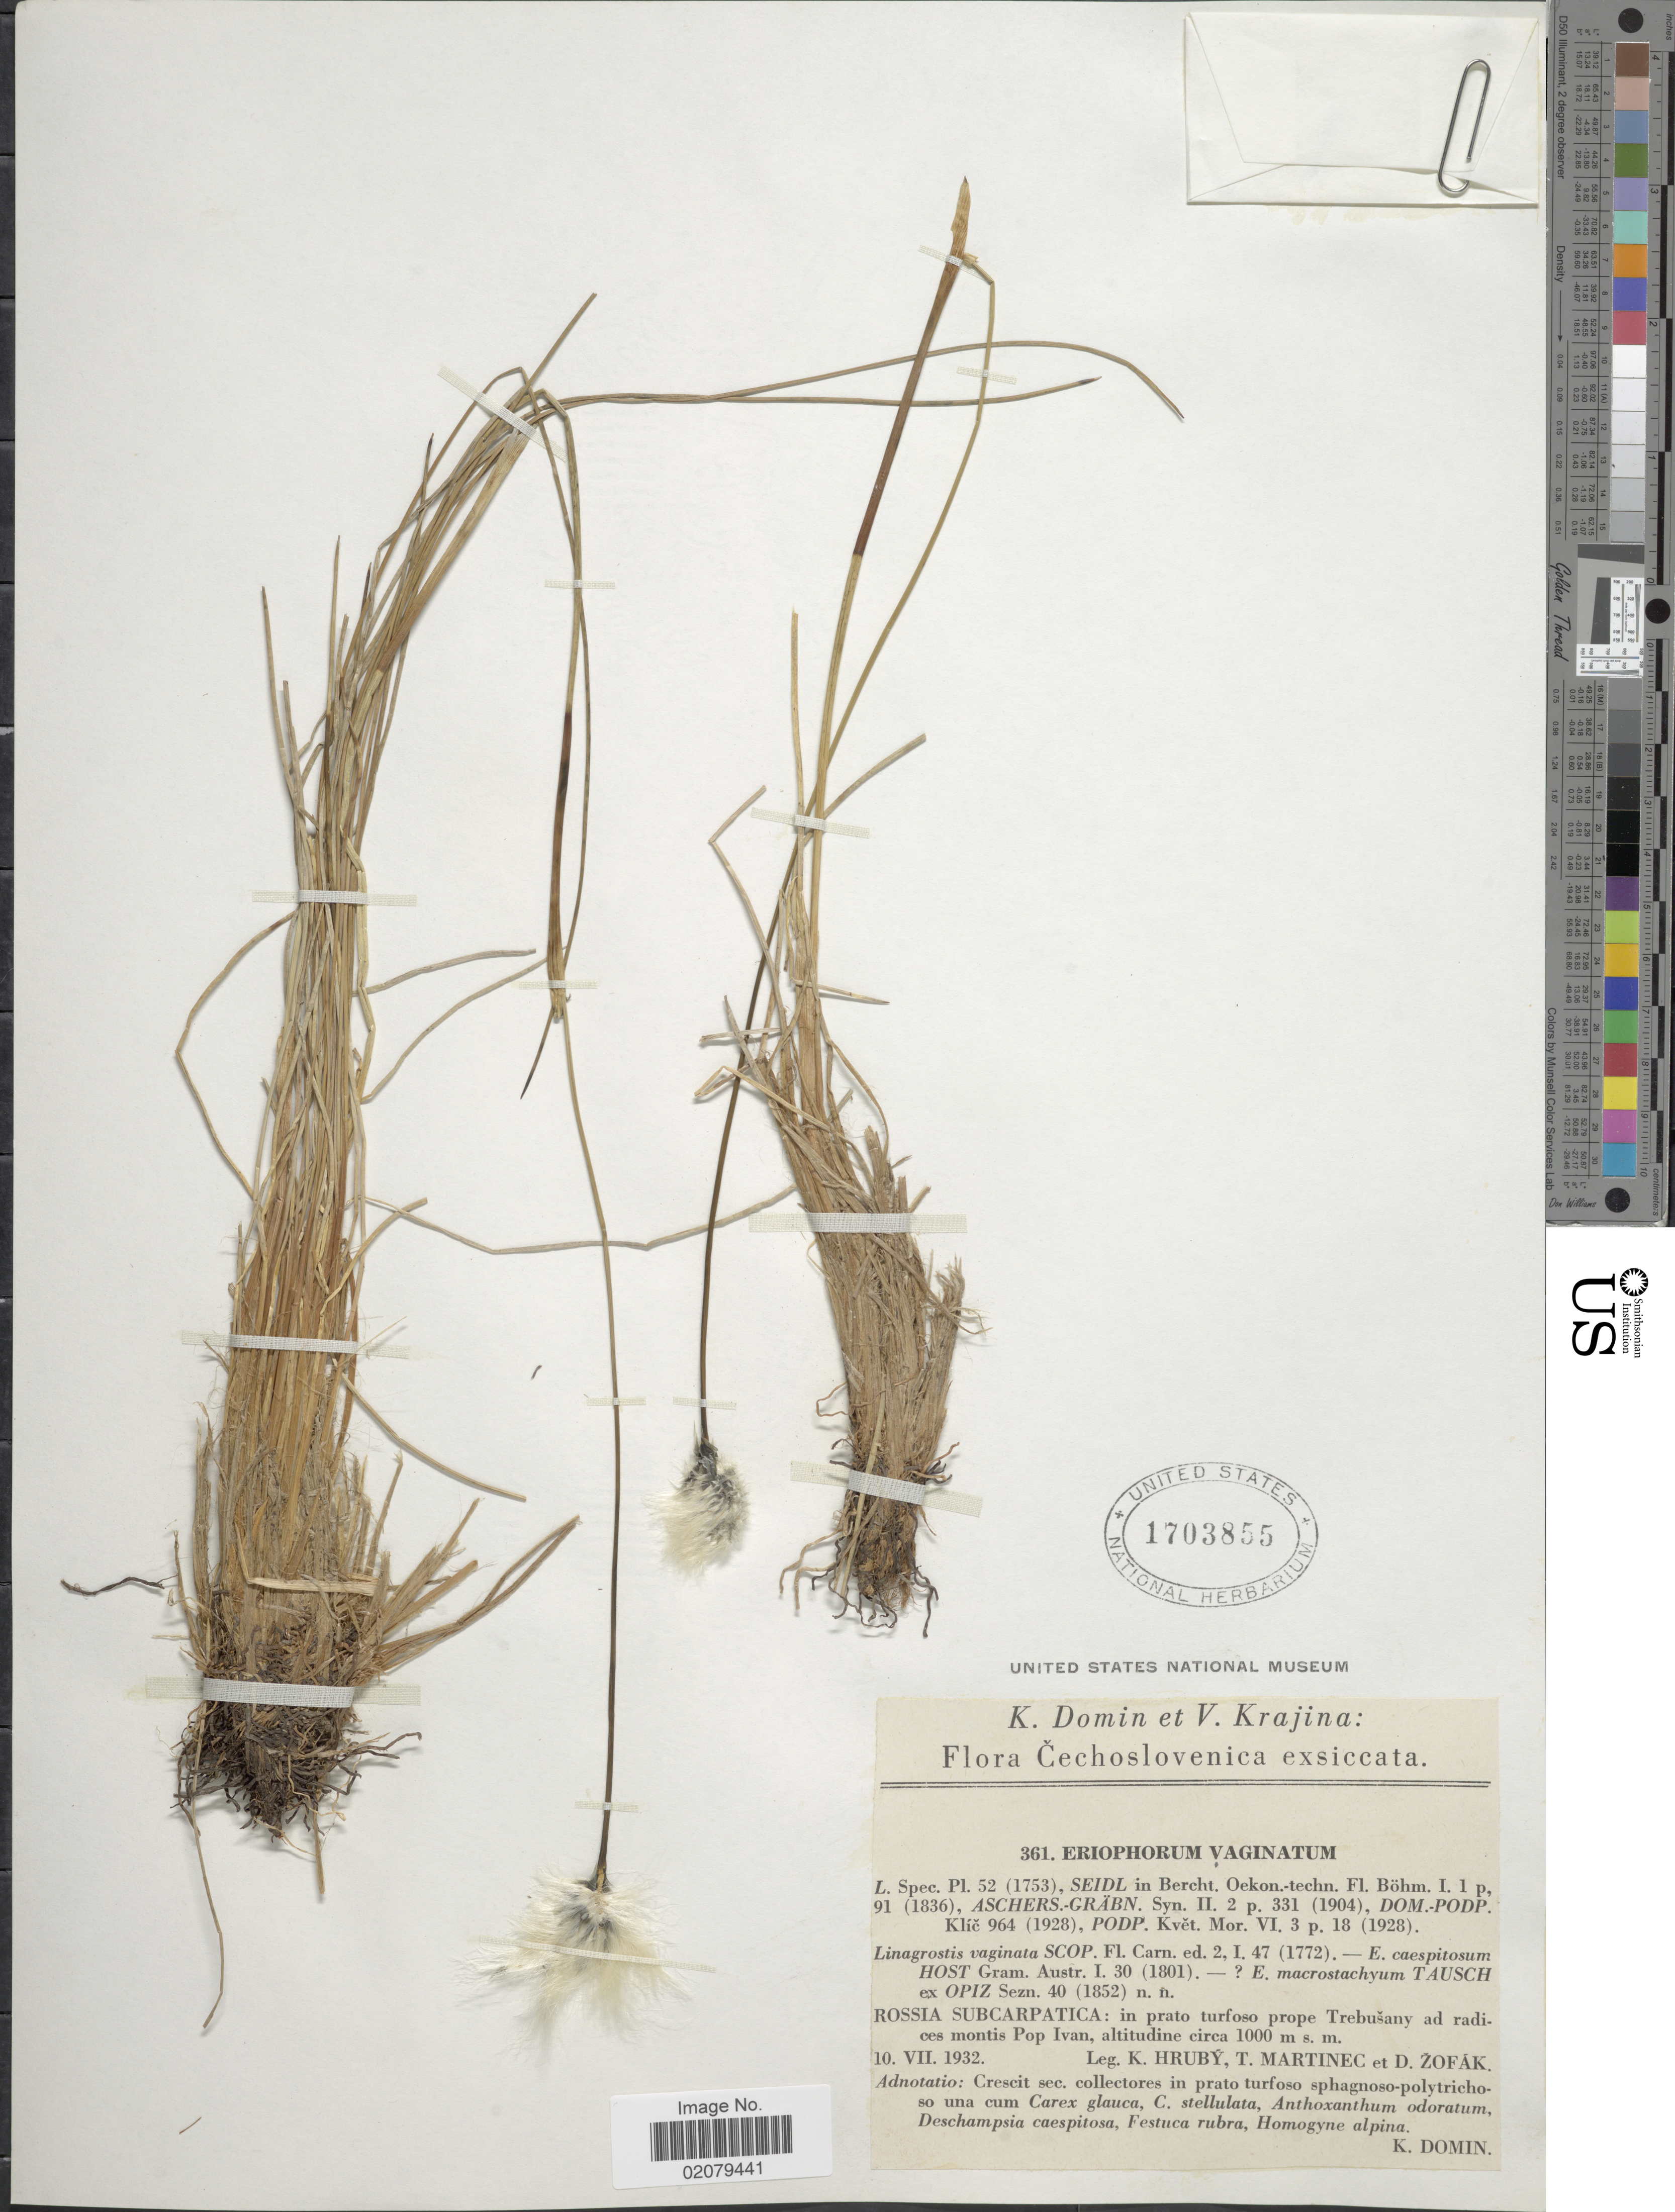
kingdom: Plantae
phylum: Tracheophyta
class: Liliopsida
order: Poales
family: Cyperaceae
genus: Eriophorum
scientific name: Eriophorum vaginatum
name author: L.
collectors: K. Domin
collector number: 361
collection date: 1932-07-10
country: Ukraine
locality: Rossia Subcarpatica: in prato turfoso prope Trebusany ad radices montis Pip Ivan, Cechoslovenica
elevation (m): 1000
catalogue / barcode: US 1703855